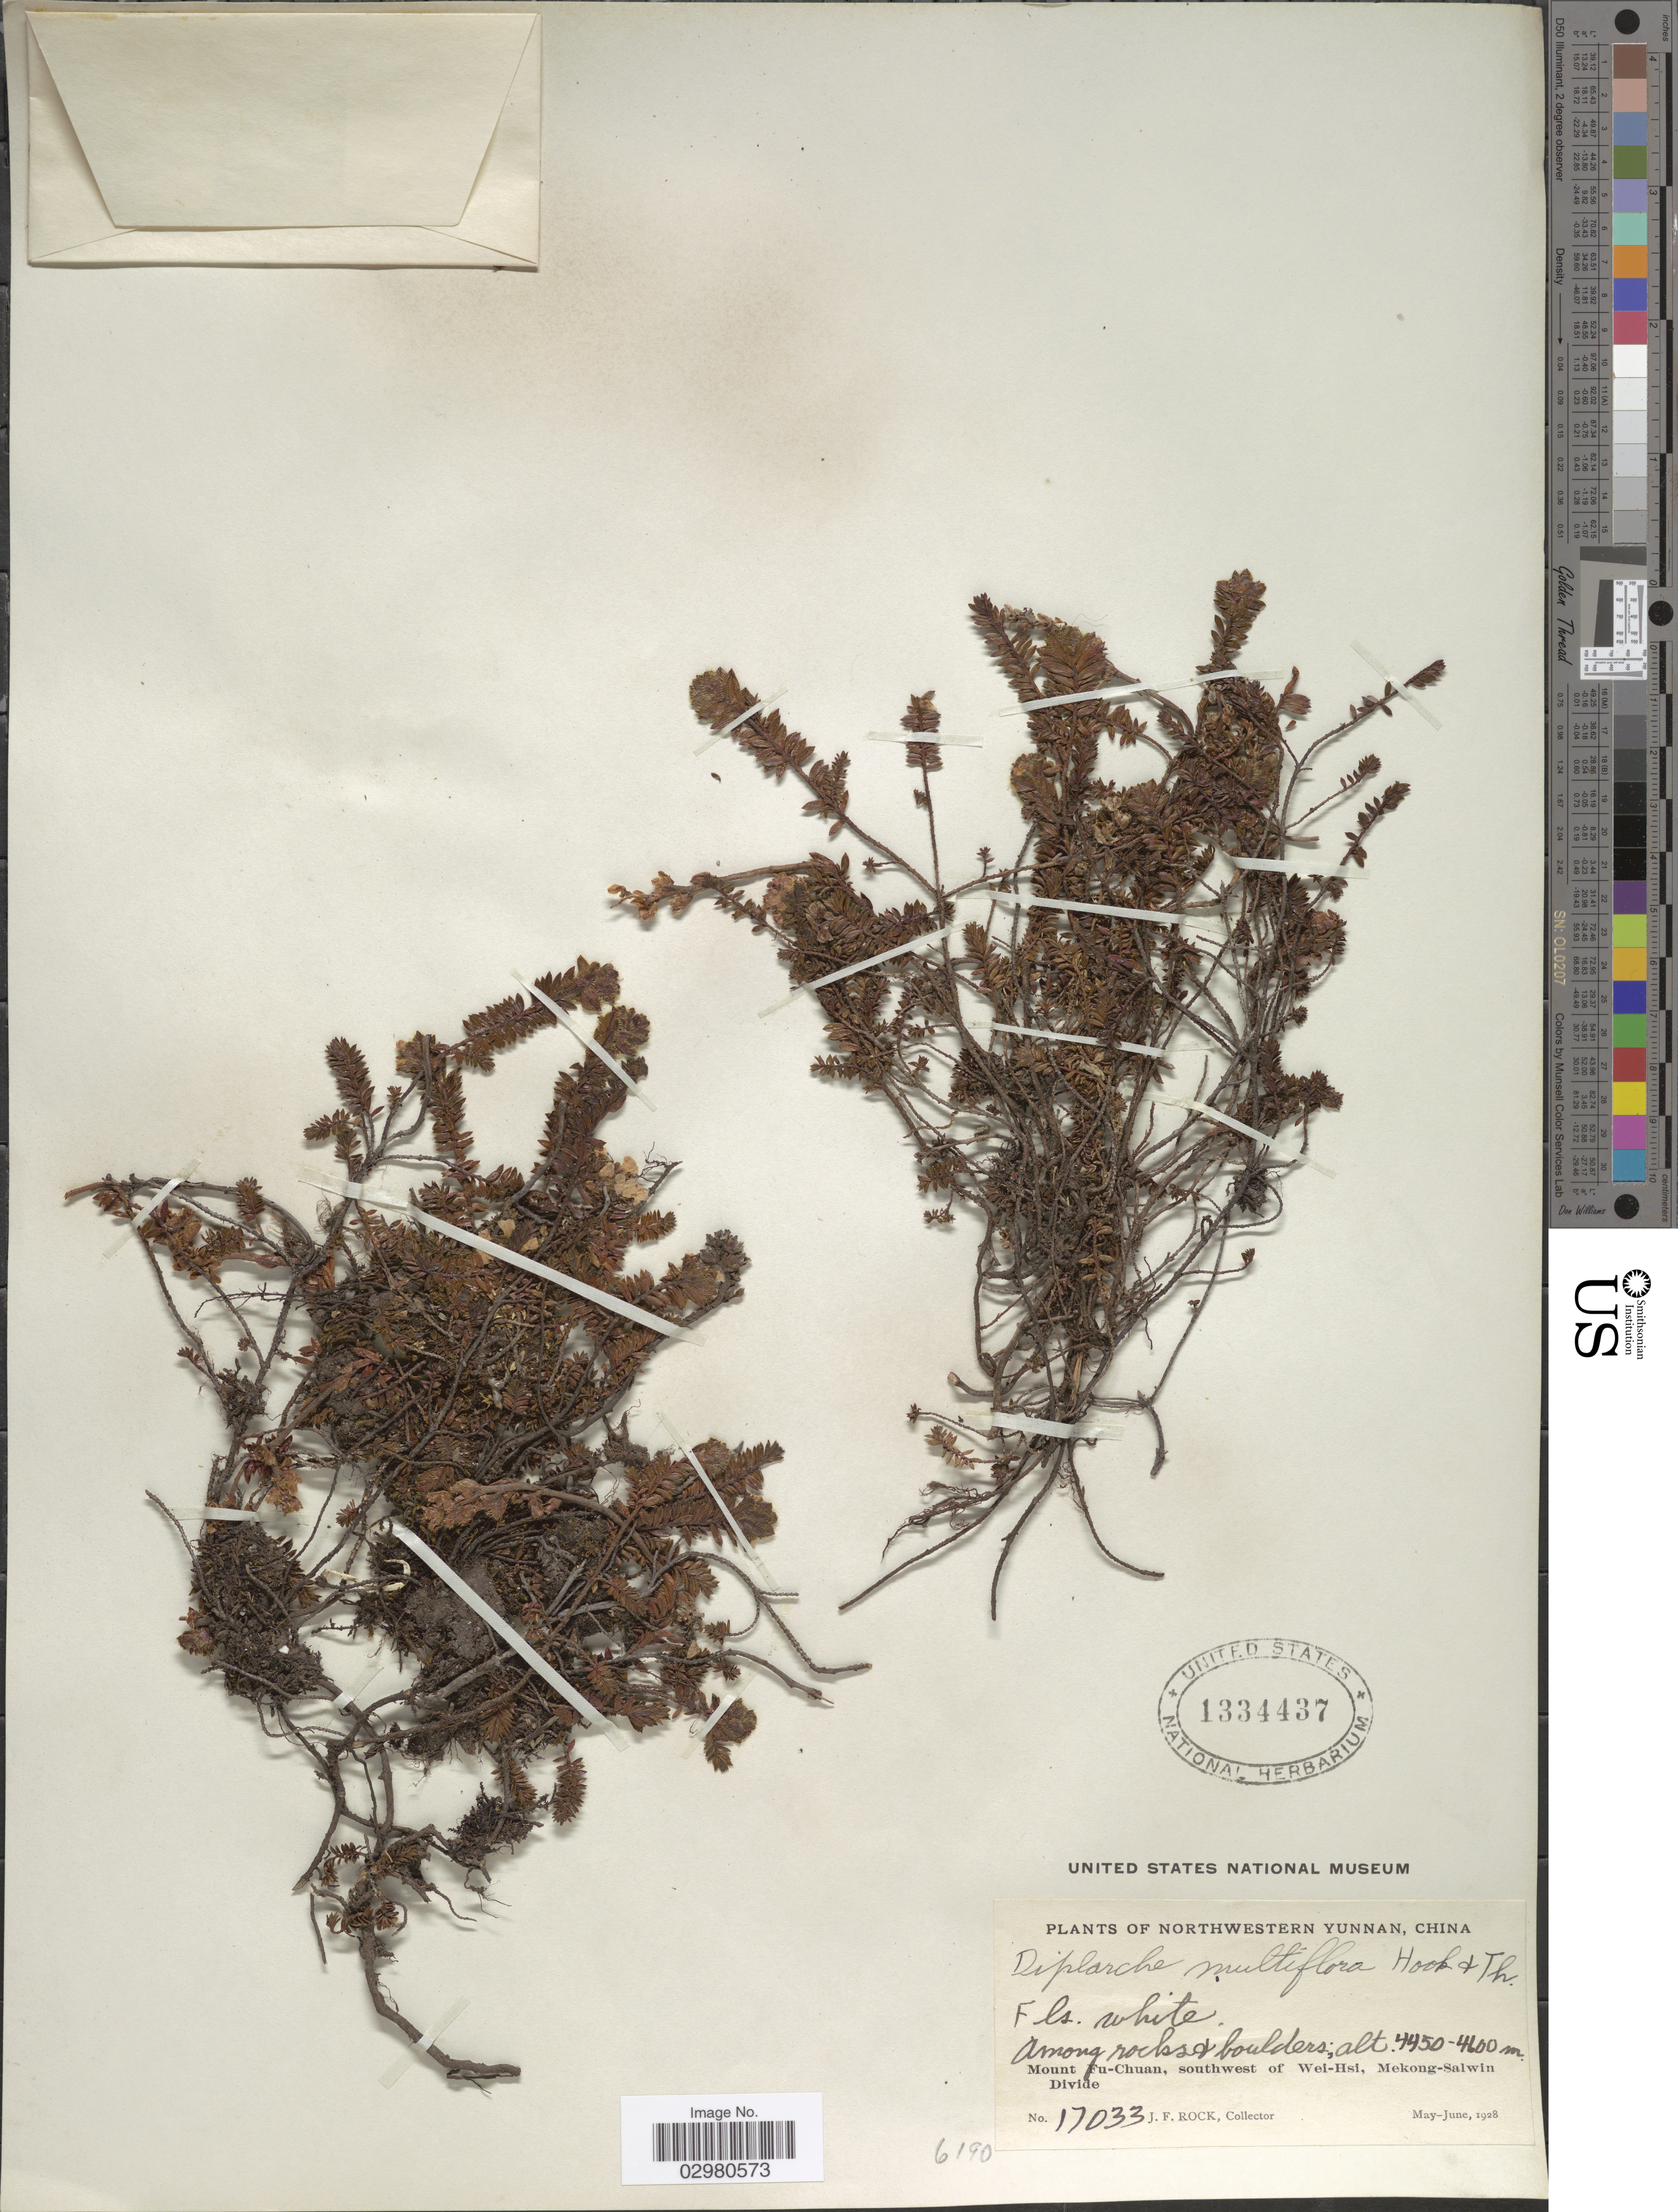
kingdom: Plantae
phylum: Tracheophyta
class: Magnoliopsida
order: Ericales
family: Ericaceae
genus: Diplarche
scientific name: Diplarche multiflora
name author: Hook. f. & Thomson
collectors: J. Rock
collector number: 17033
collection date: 1928-05/1928-06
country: China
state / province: Yunnan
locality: Northwestern Yunnan. Mount Fu-Chuan, southwest of Wei-Hsi, Mekong-Salwin Divide.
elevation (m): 4450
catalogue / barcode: US 1334437